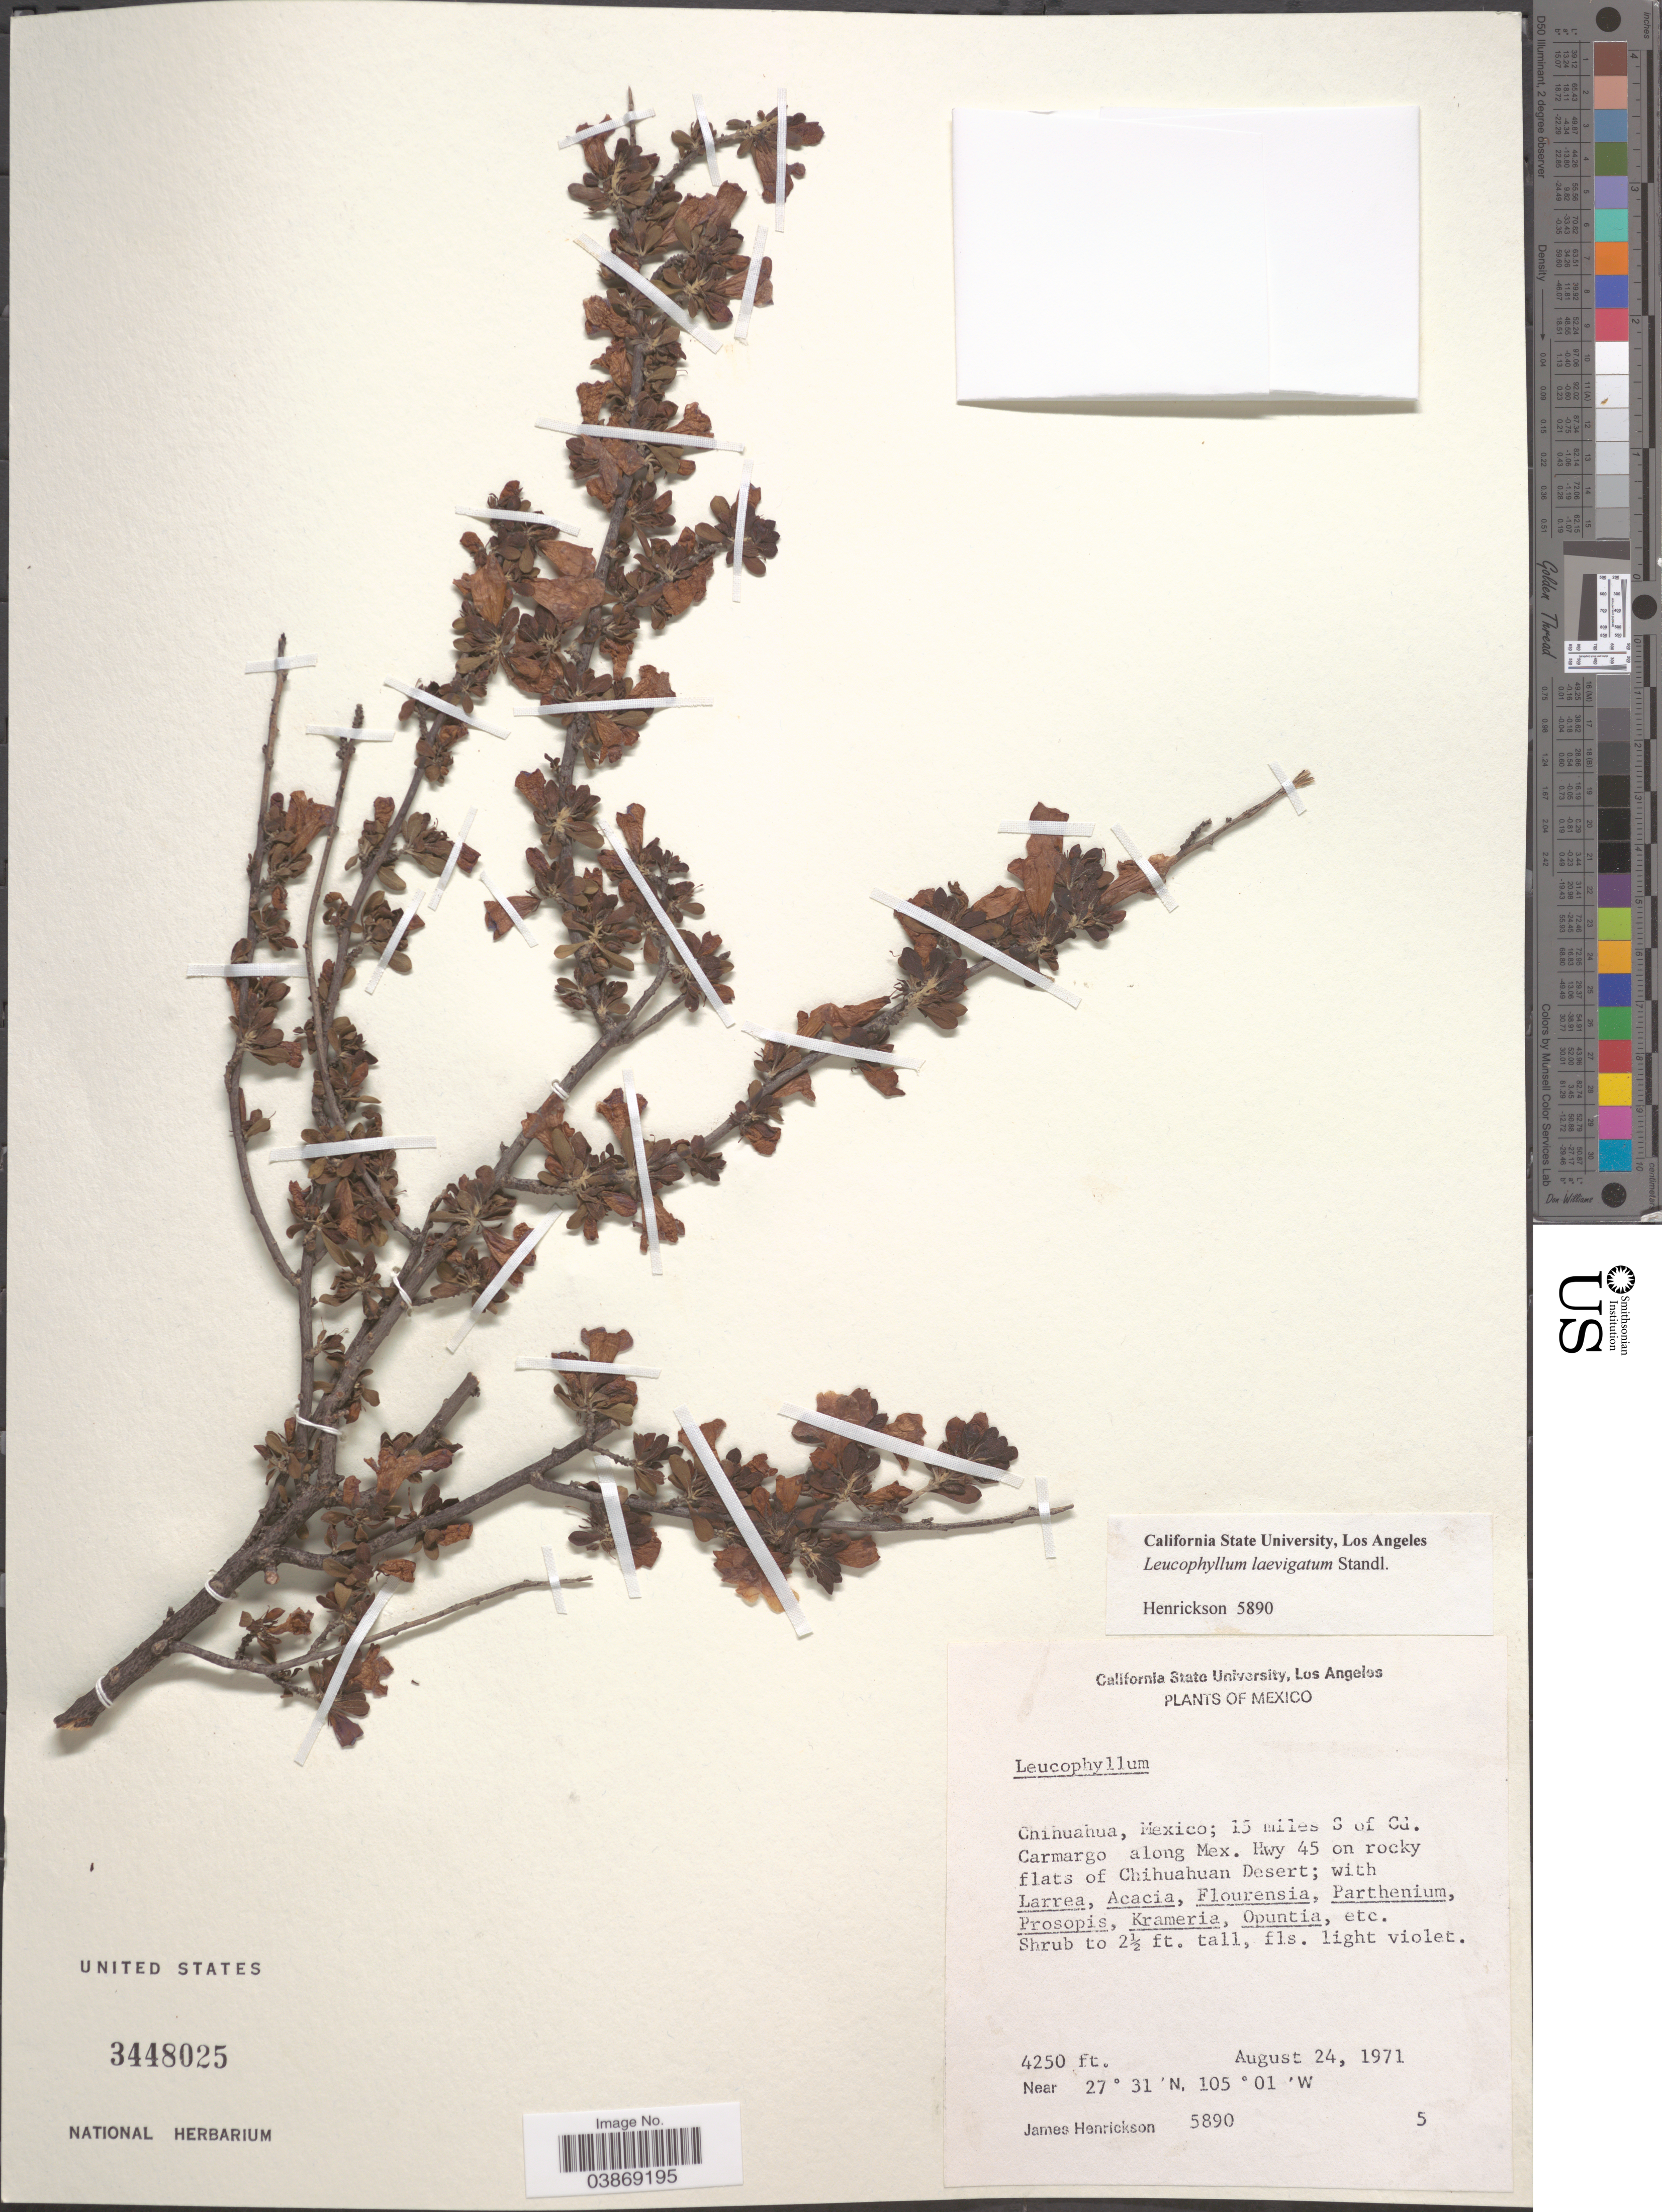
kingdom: Plantae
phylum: Tracheophyta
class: Magnoliopsida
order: Lamiales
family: Scrophulariaceae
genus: Leucophyllum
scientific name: Leucophyllum laevigatum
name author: Standl.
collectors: J. S. Henrickson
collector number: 5890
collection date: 1971-08-24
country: Mexico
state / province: Chihuahua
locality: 15 miles S of Cd. Carmargo along Mex. Hwy 45 on rocky flats of Chihuahuan Desert.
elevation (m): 1295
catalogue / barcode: US 3448025